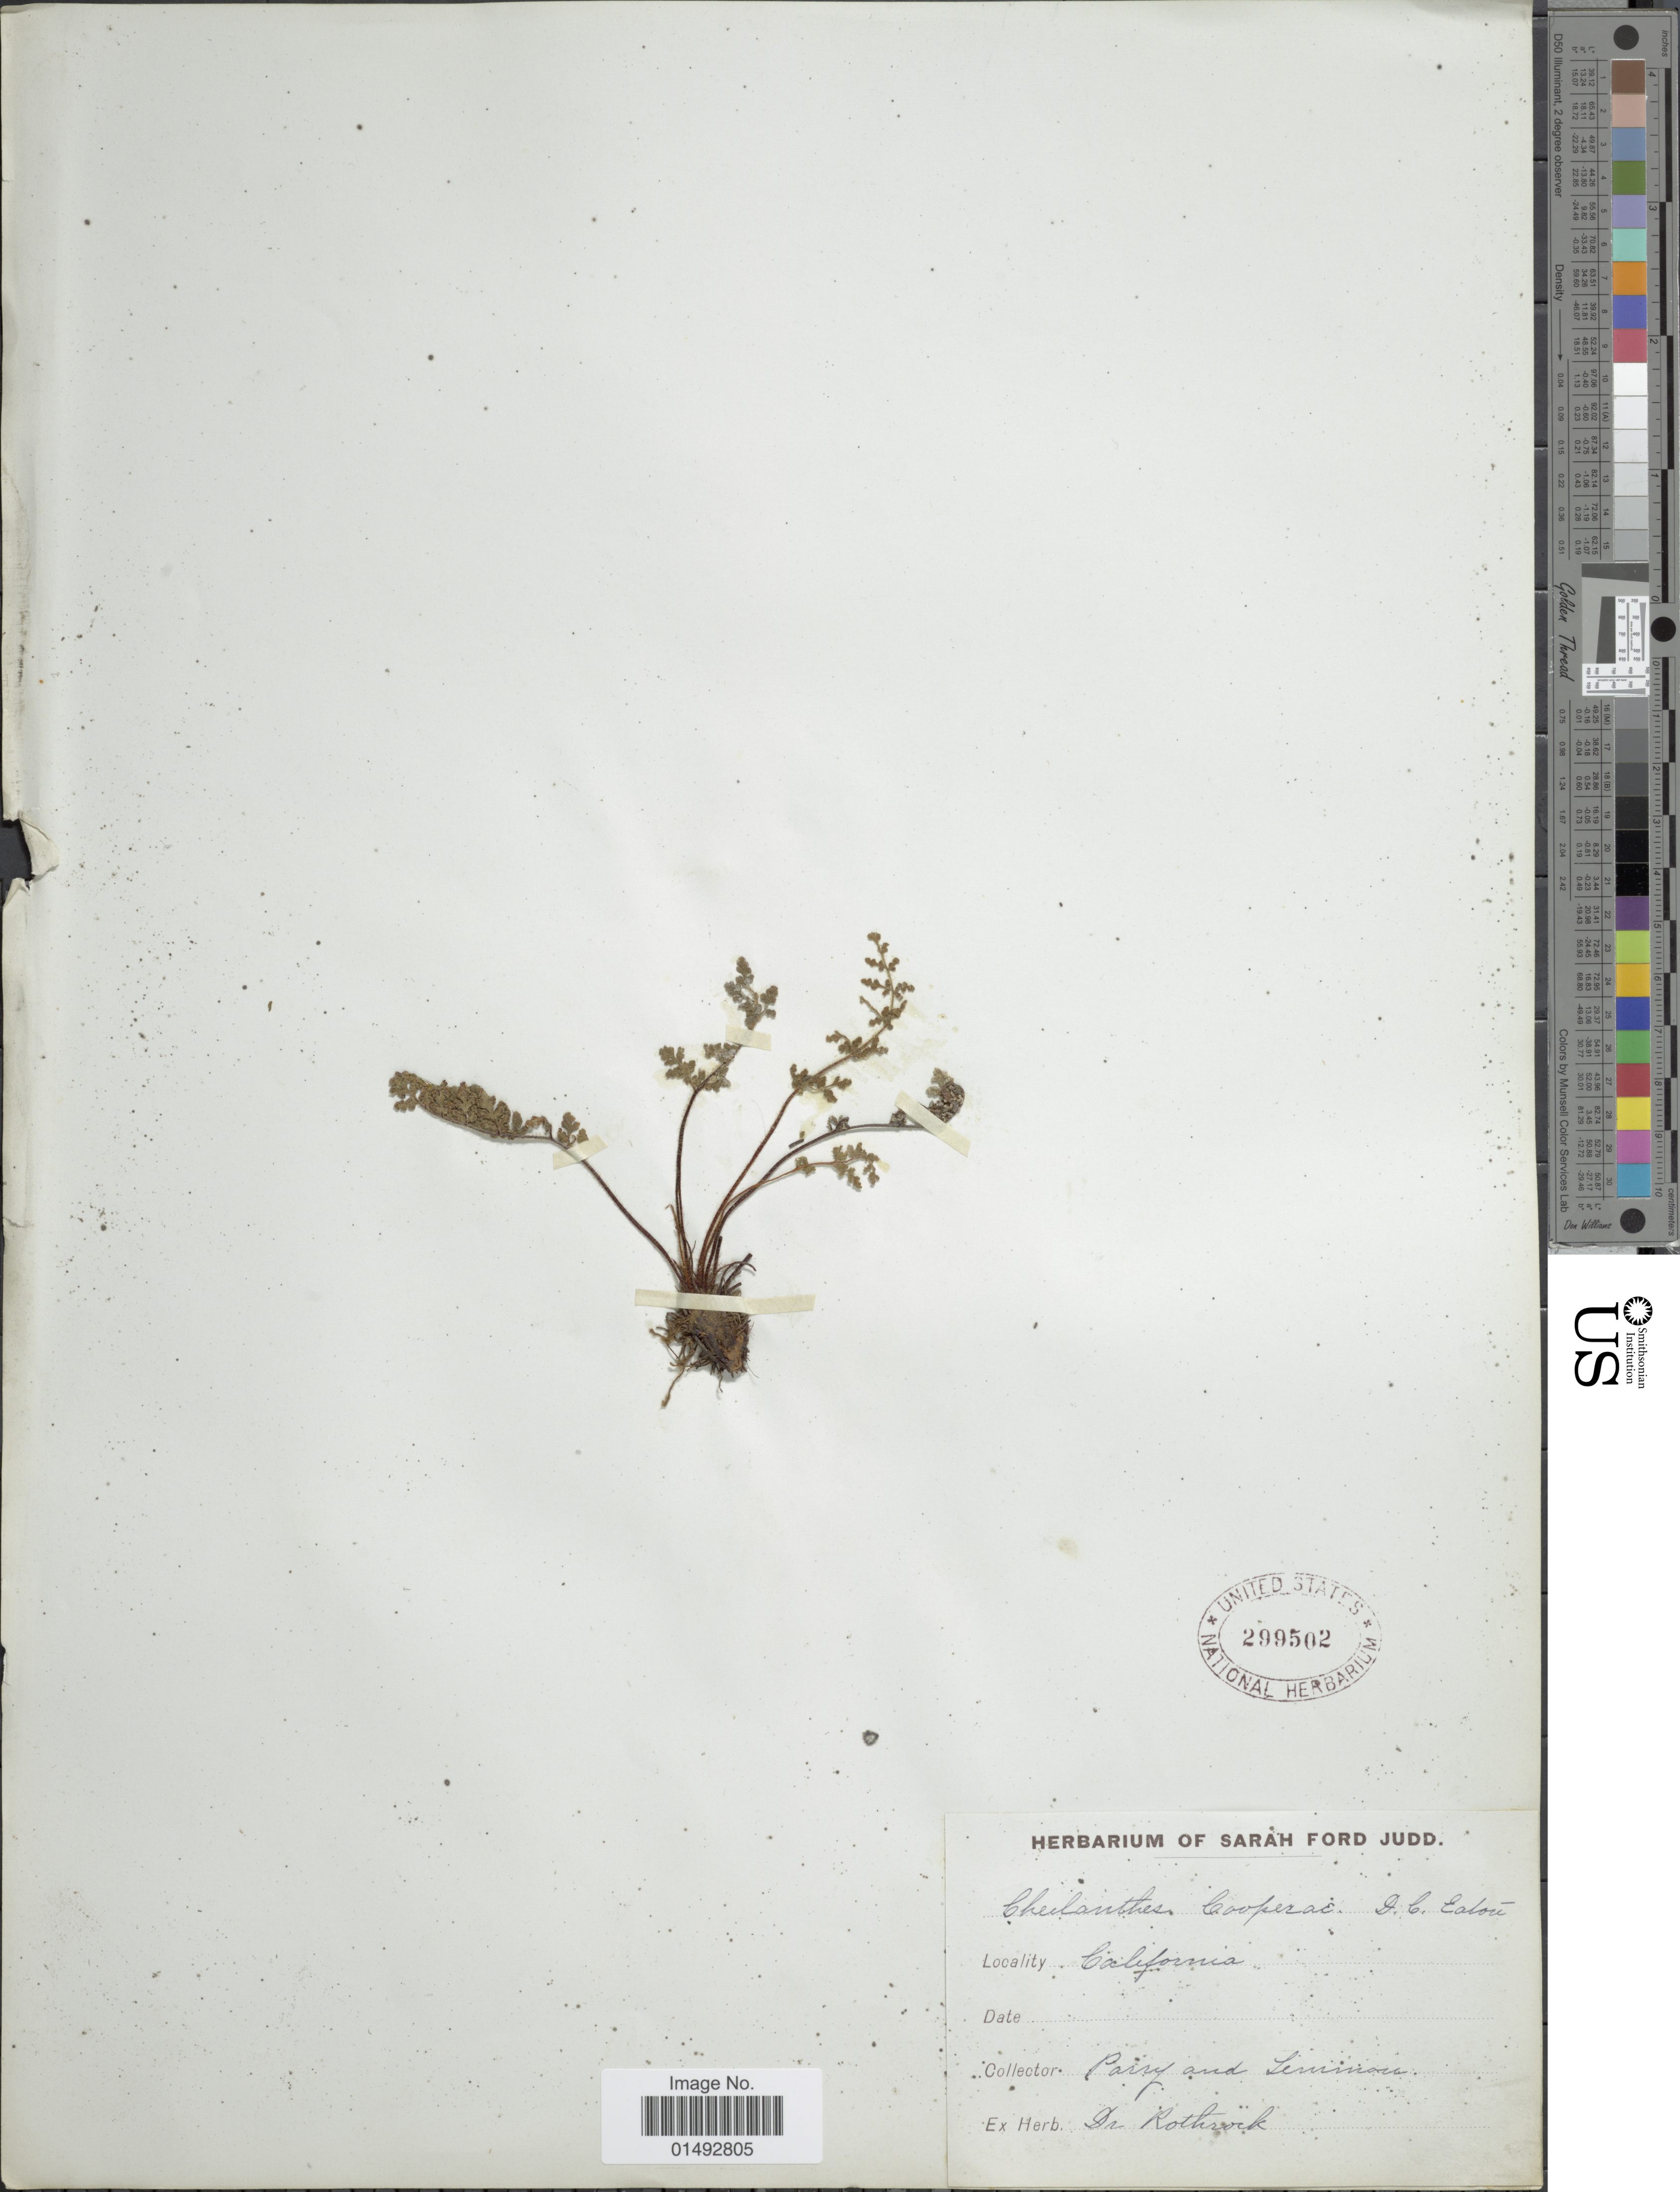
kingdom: Plantae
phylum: Tracheophyta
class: Polypodiopsida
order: Polypodiales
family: Pteridaceae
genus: Myriopteris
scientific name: Myriopteris cooperae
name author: (D.C. Eaton) Grusz & Windham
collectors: Parry & -- Lemmon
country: United States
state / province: California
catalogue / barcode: US 299502